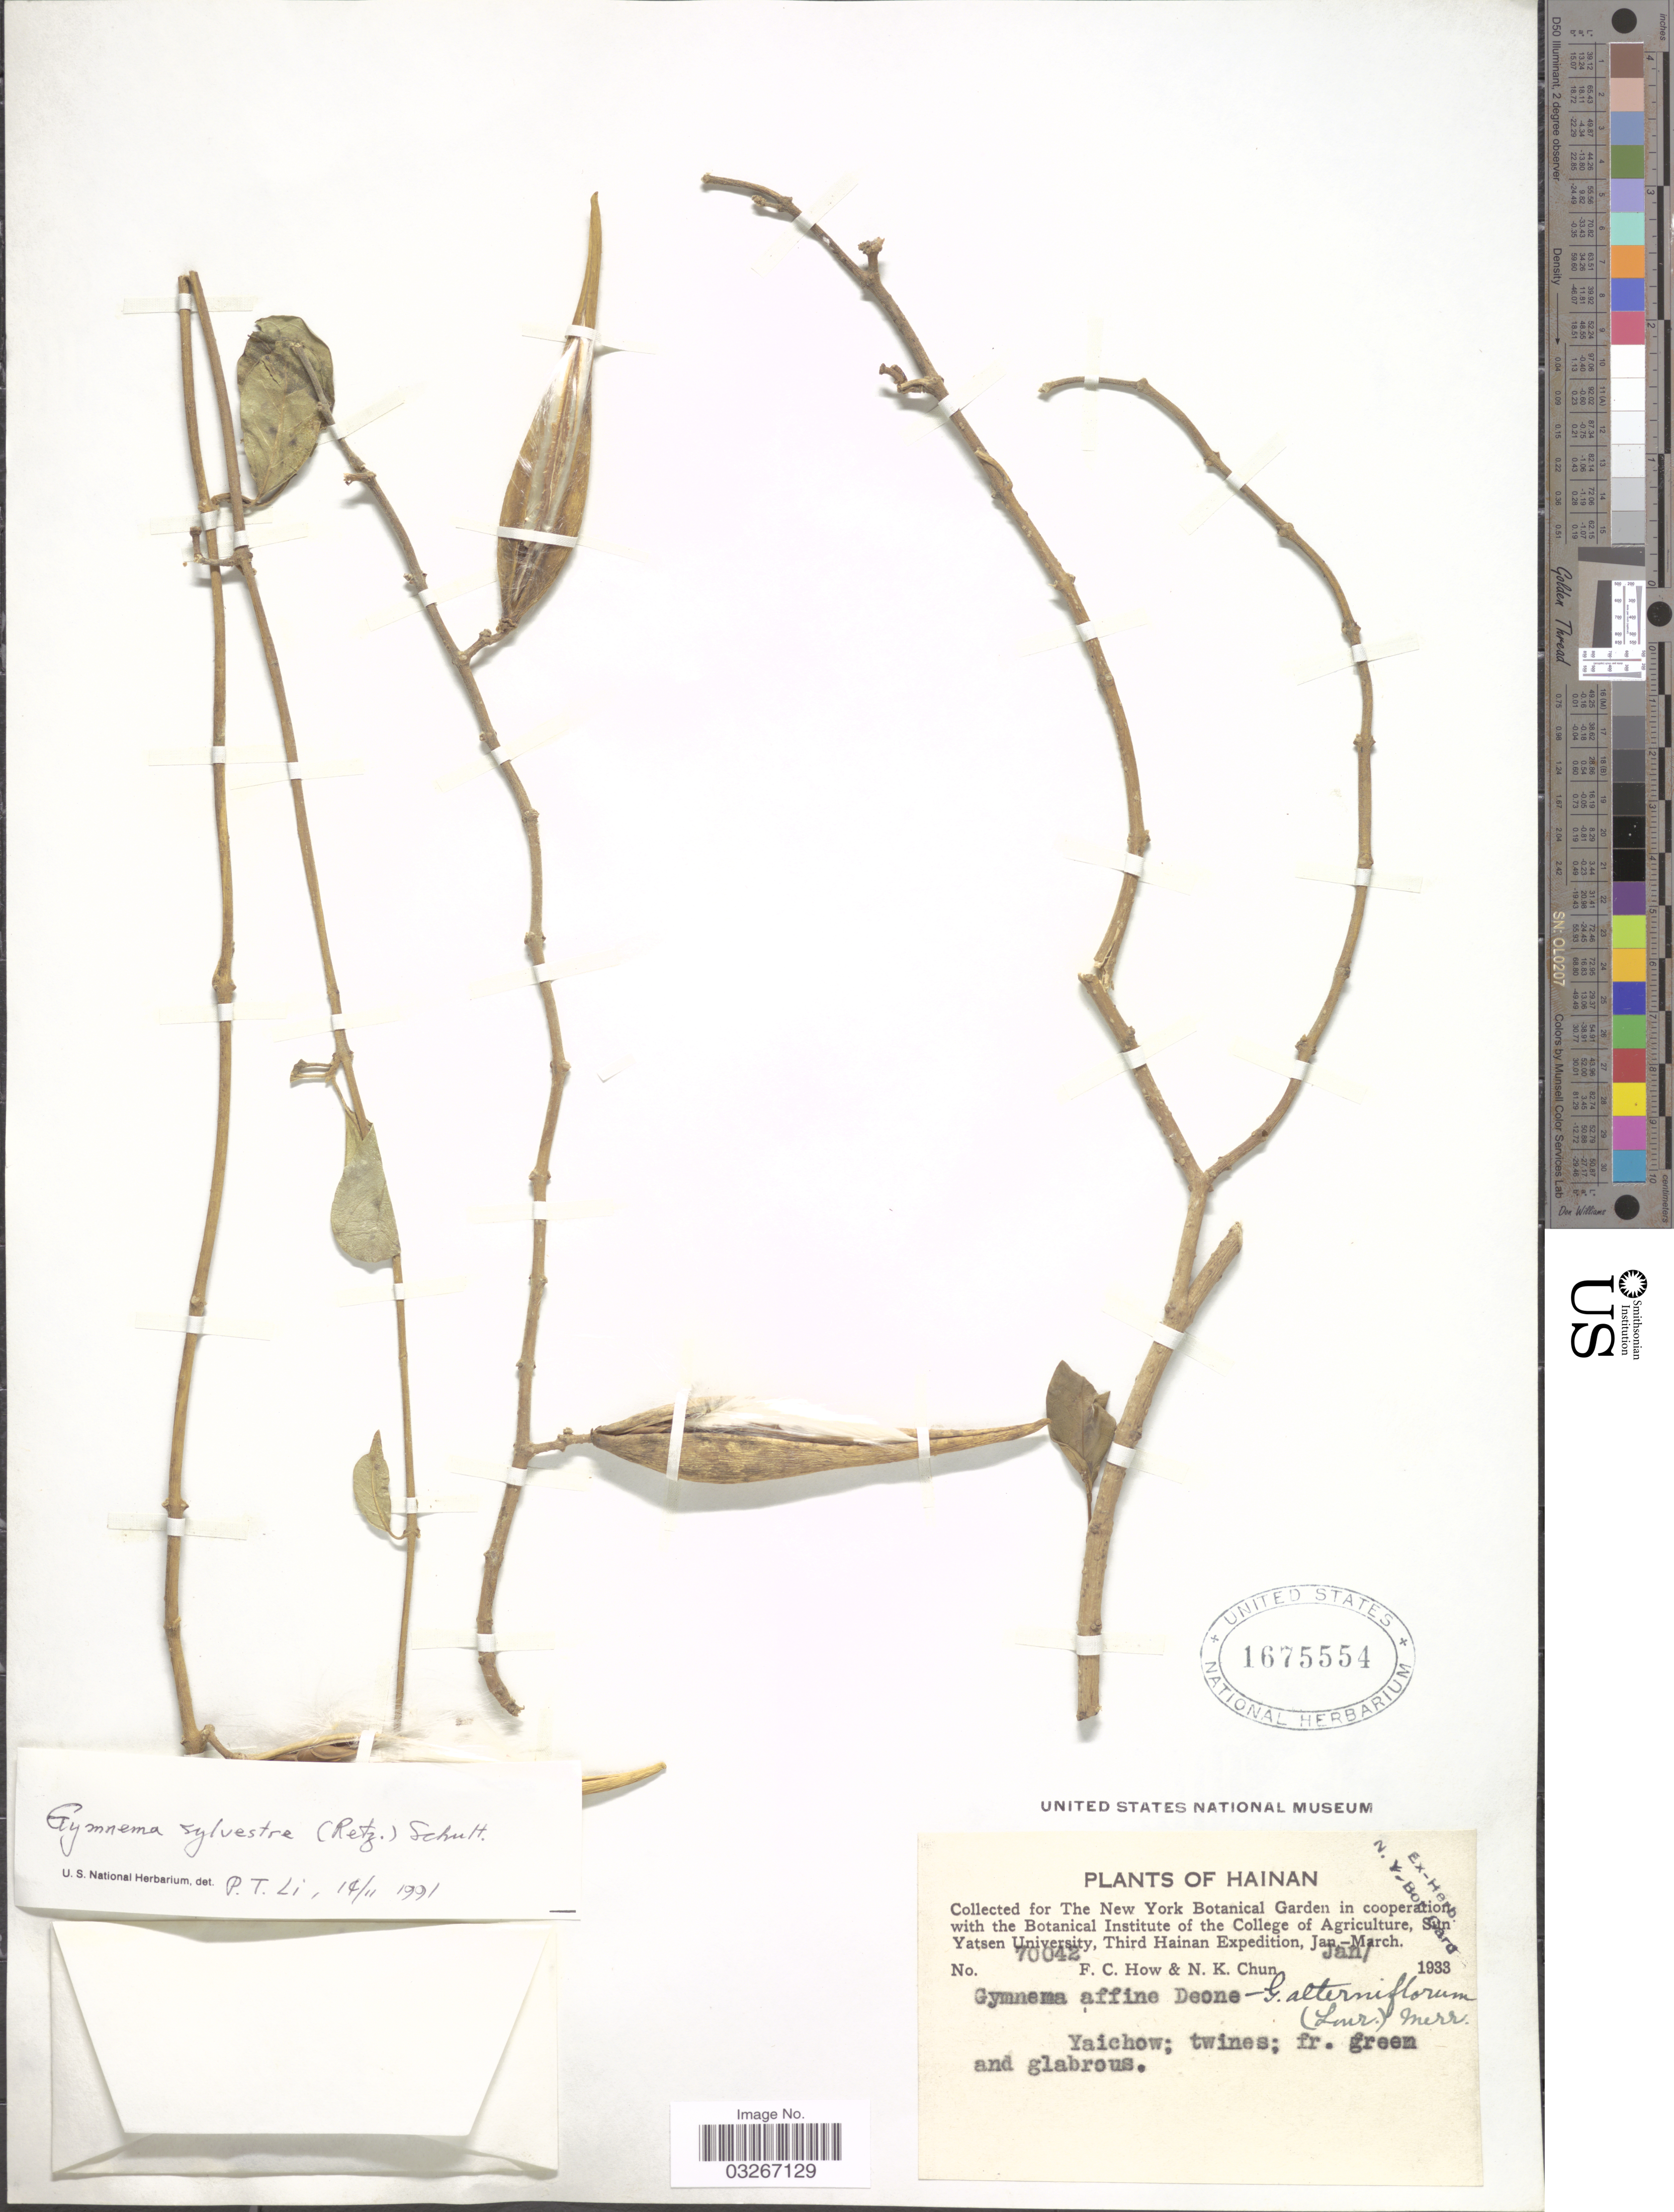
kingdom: Plantae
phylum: Tracheophyta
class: Magnoliopsida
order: Gentianales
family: Apocynaceae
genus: Gymnema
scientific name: Gymnema sylvestre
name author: (Retz.) R. Br. ex Schult. in Roem. & Schult.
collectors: F. C. How & N. K. Chun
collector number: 70042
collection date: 1933-01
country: China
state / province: Hainan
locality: Yaichow.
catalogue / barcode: US 1675554